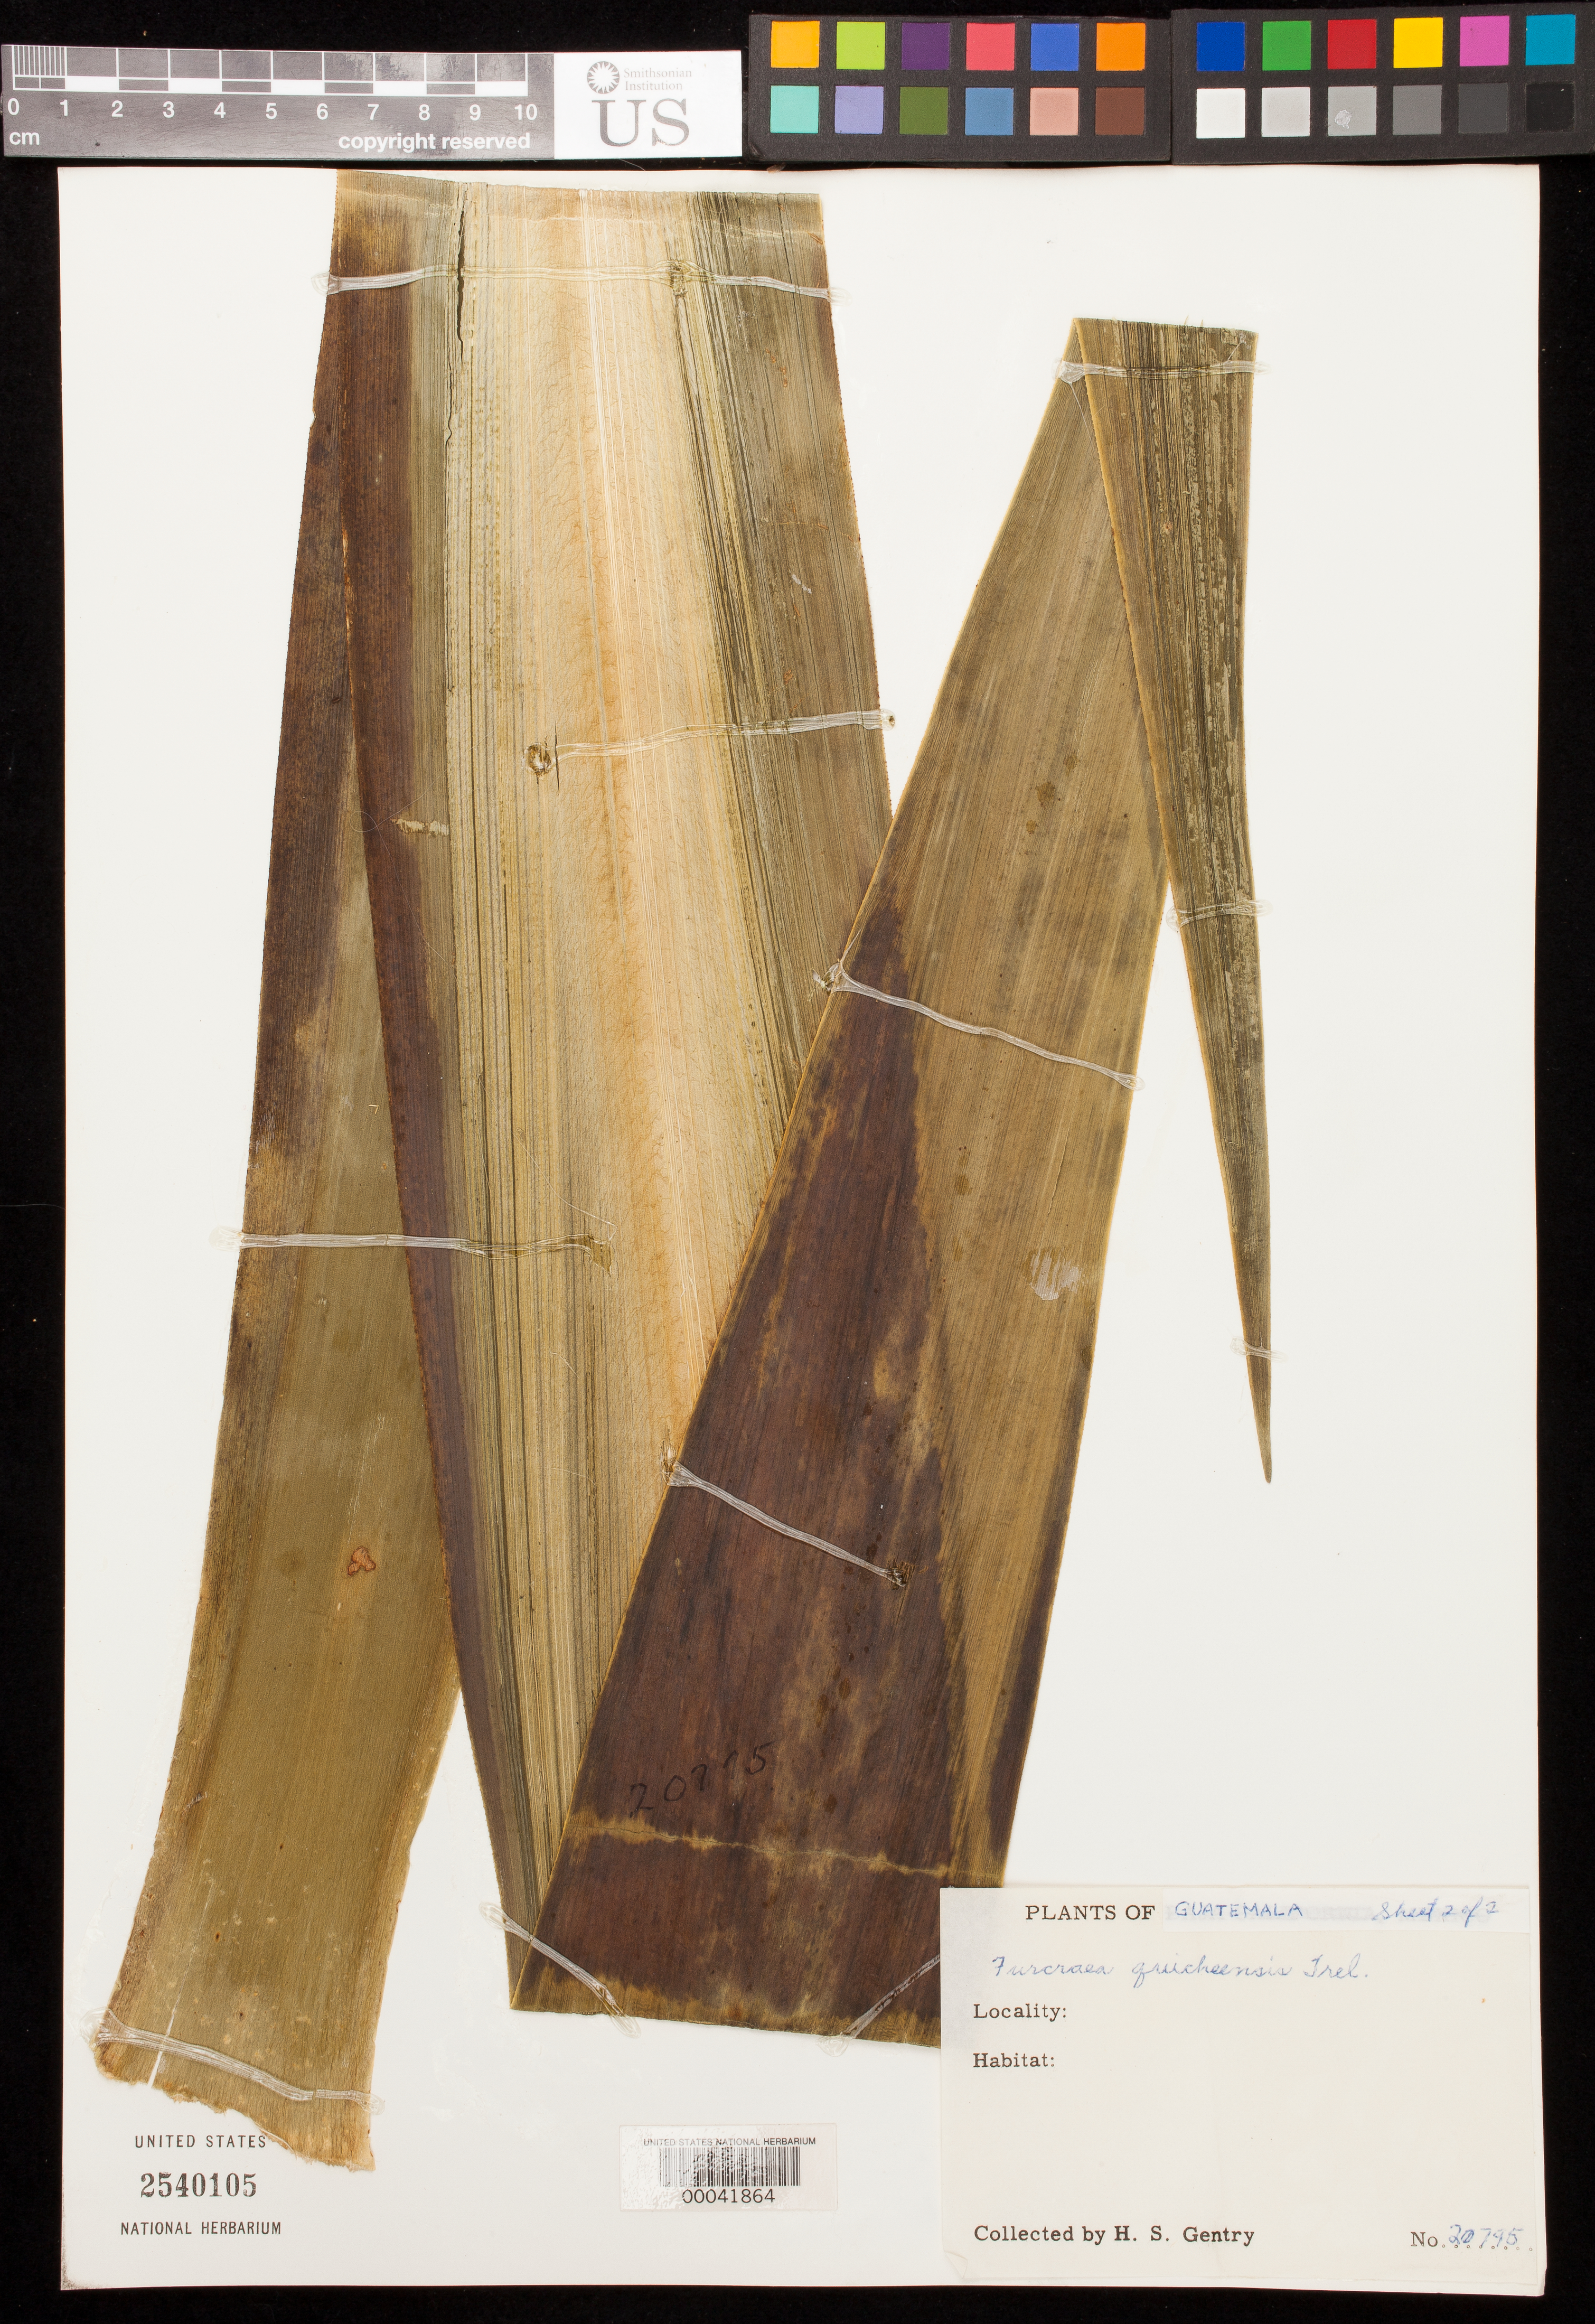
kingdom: Plantae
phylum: Tracheophyta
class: Liliopsida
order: Asparagales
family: Asparagaceae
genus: Furcraea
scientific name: Furcraea quicheensis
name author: Trel.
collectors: H. S. Gentry & E. Sceiber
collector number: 20795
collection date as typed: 20 Apr 1965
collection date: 1965-04-20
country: Guatemala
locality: Guisha primero along p-a. highway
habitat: Volcanic soils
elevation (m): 2438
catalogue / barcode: US 2540105